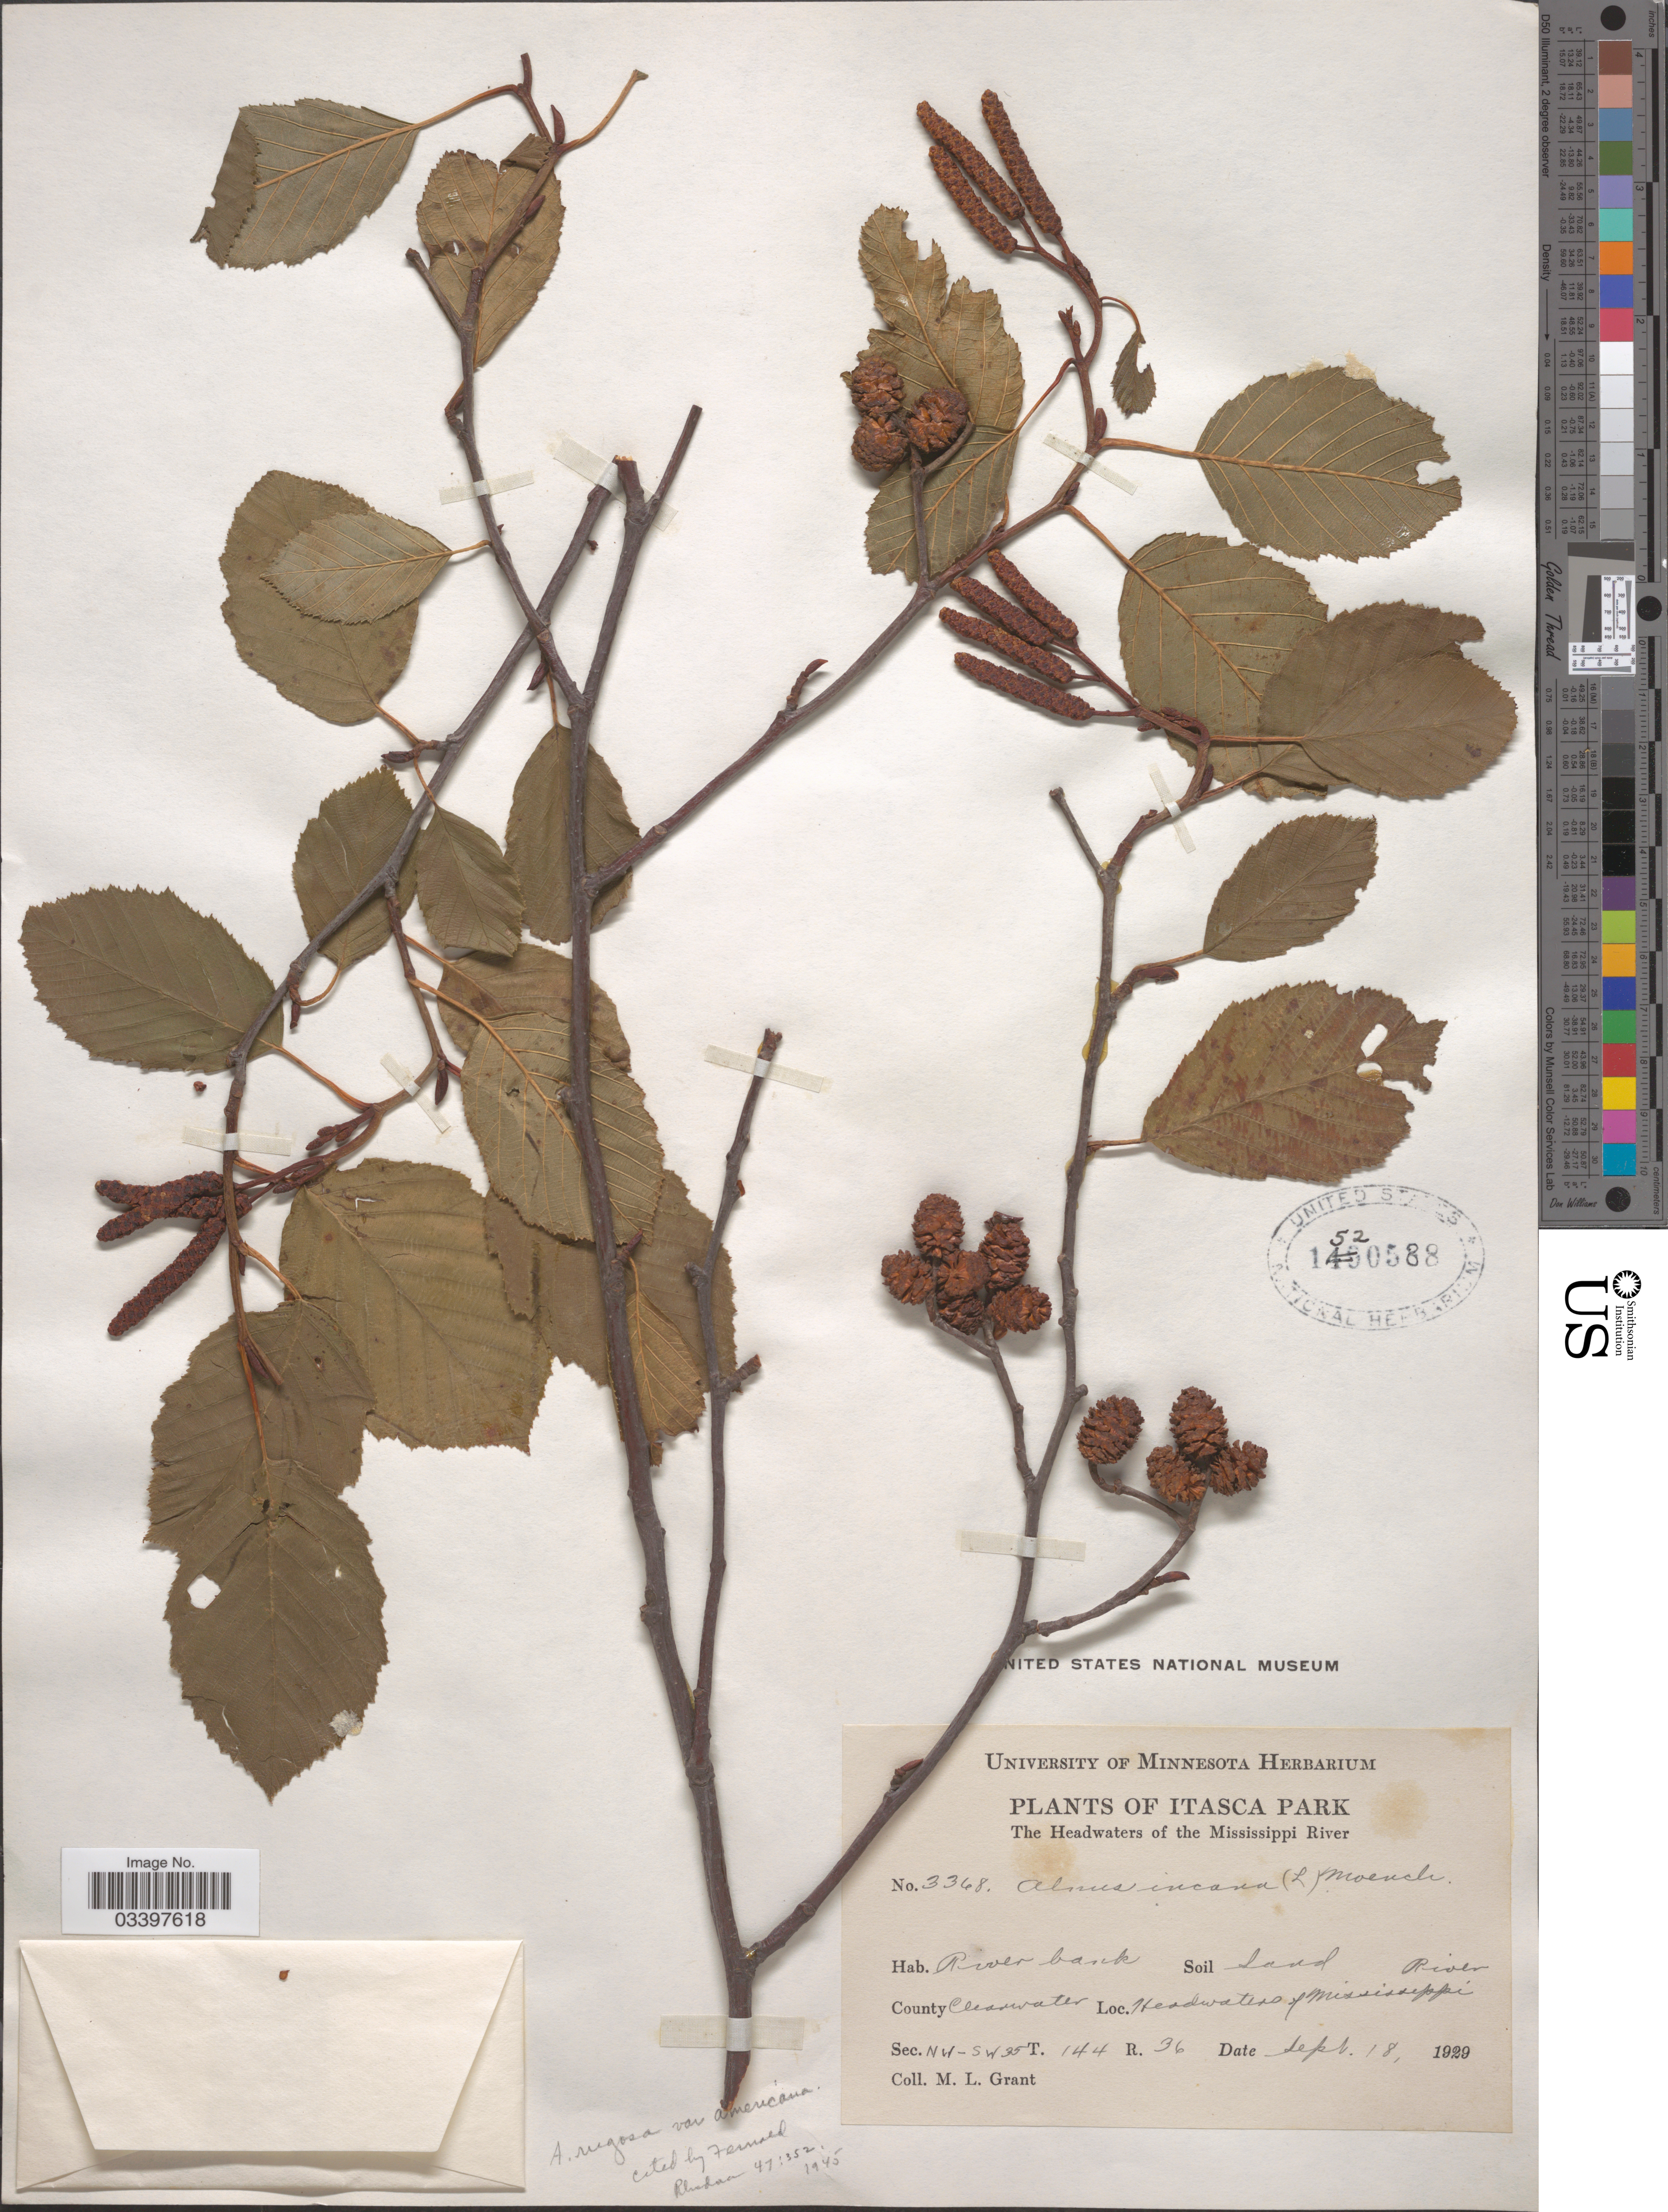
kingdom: Plantae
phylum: Tracheophyta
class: Magnoliopsida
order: Fagales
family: Betulaceae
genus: Alnus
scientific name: Alnus incana subsp. rugosa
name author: (Du Roi) R.T. Clausen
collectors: M. L. Grant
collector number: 3368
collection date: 1929-09-18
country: United States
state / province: Minnesota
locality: Itasca Park. The Headwaters of the Mississippi River. County Clearwater. Sec. NW-SW 35 T. 144 R. 36.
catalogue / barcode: US 1520588